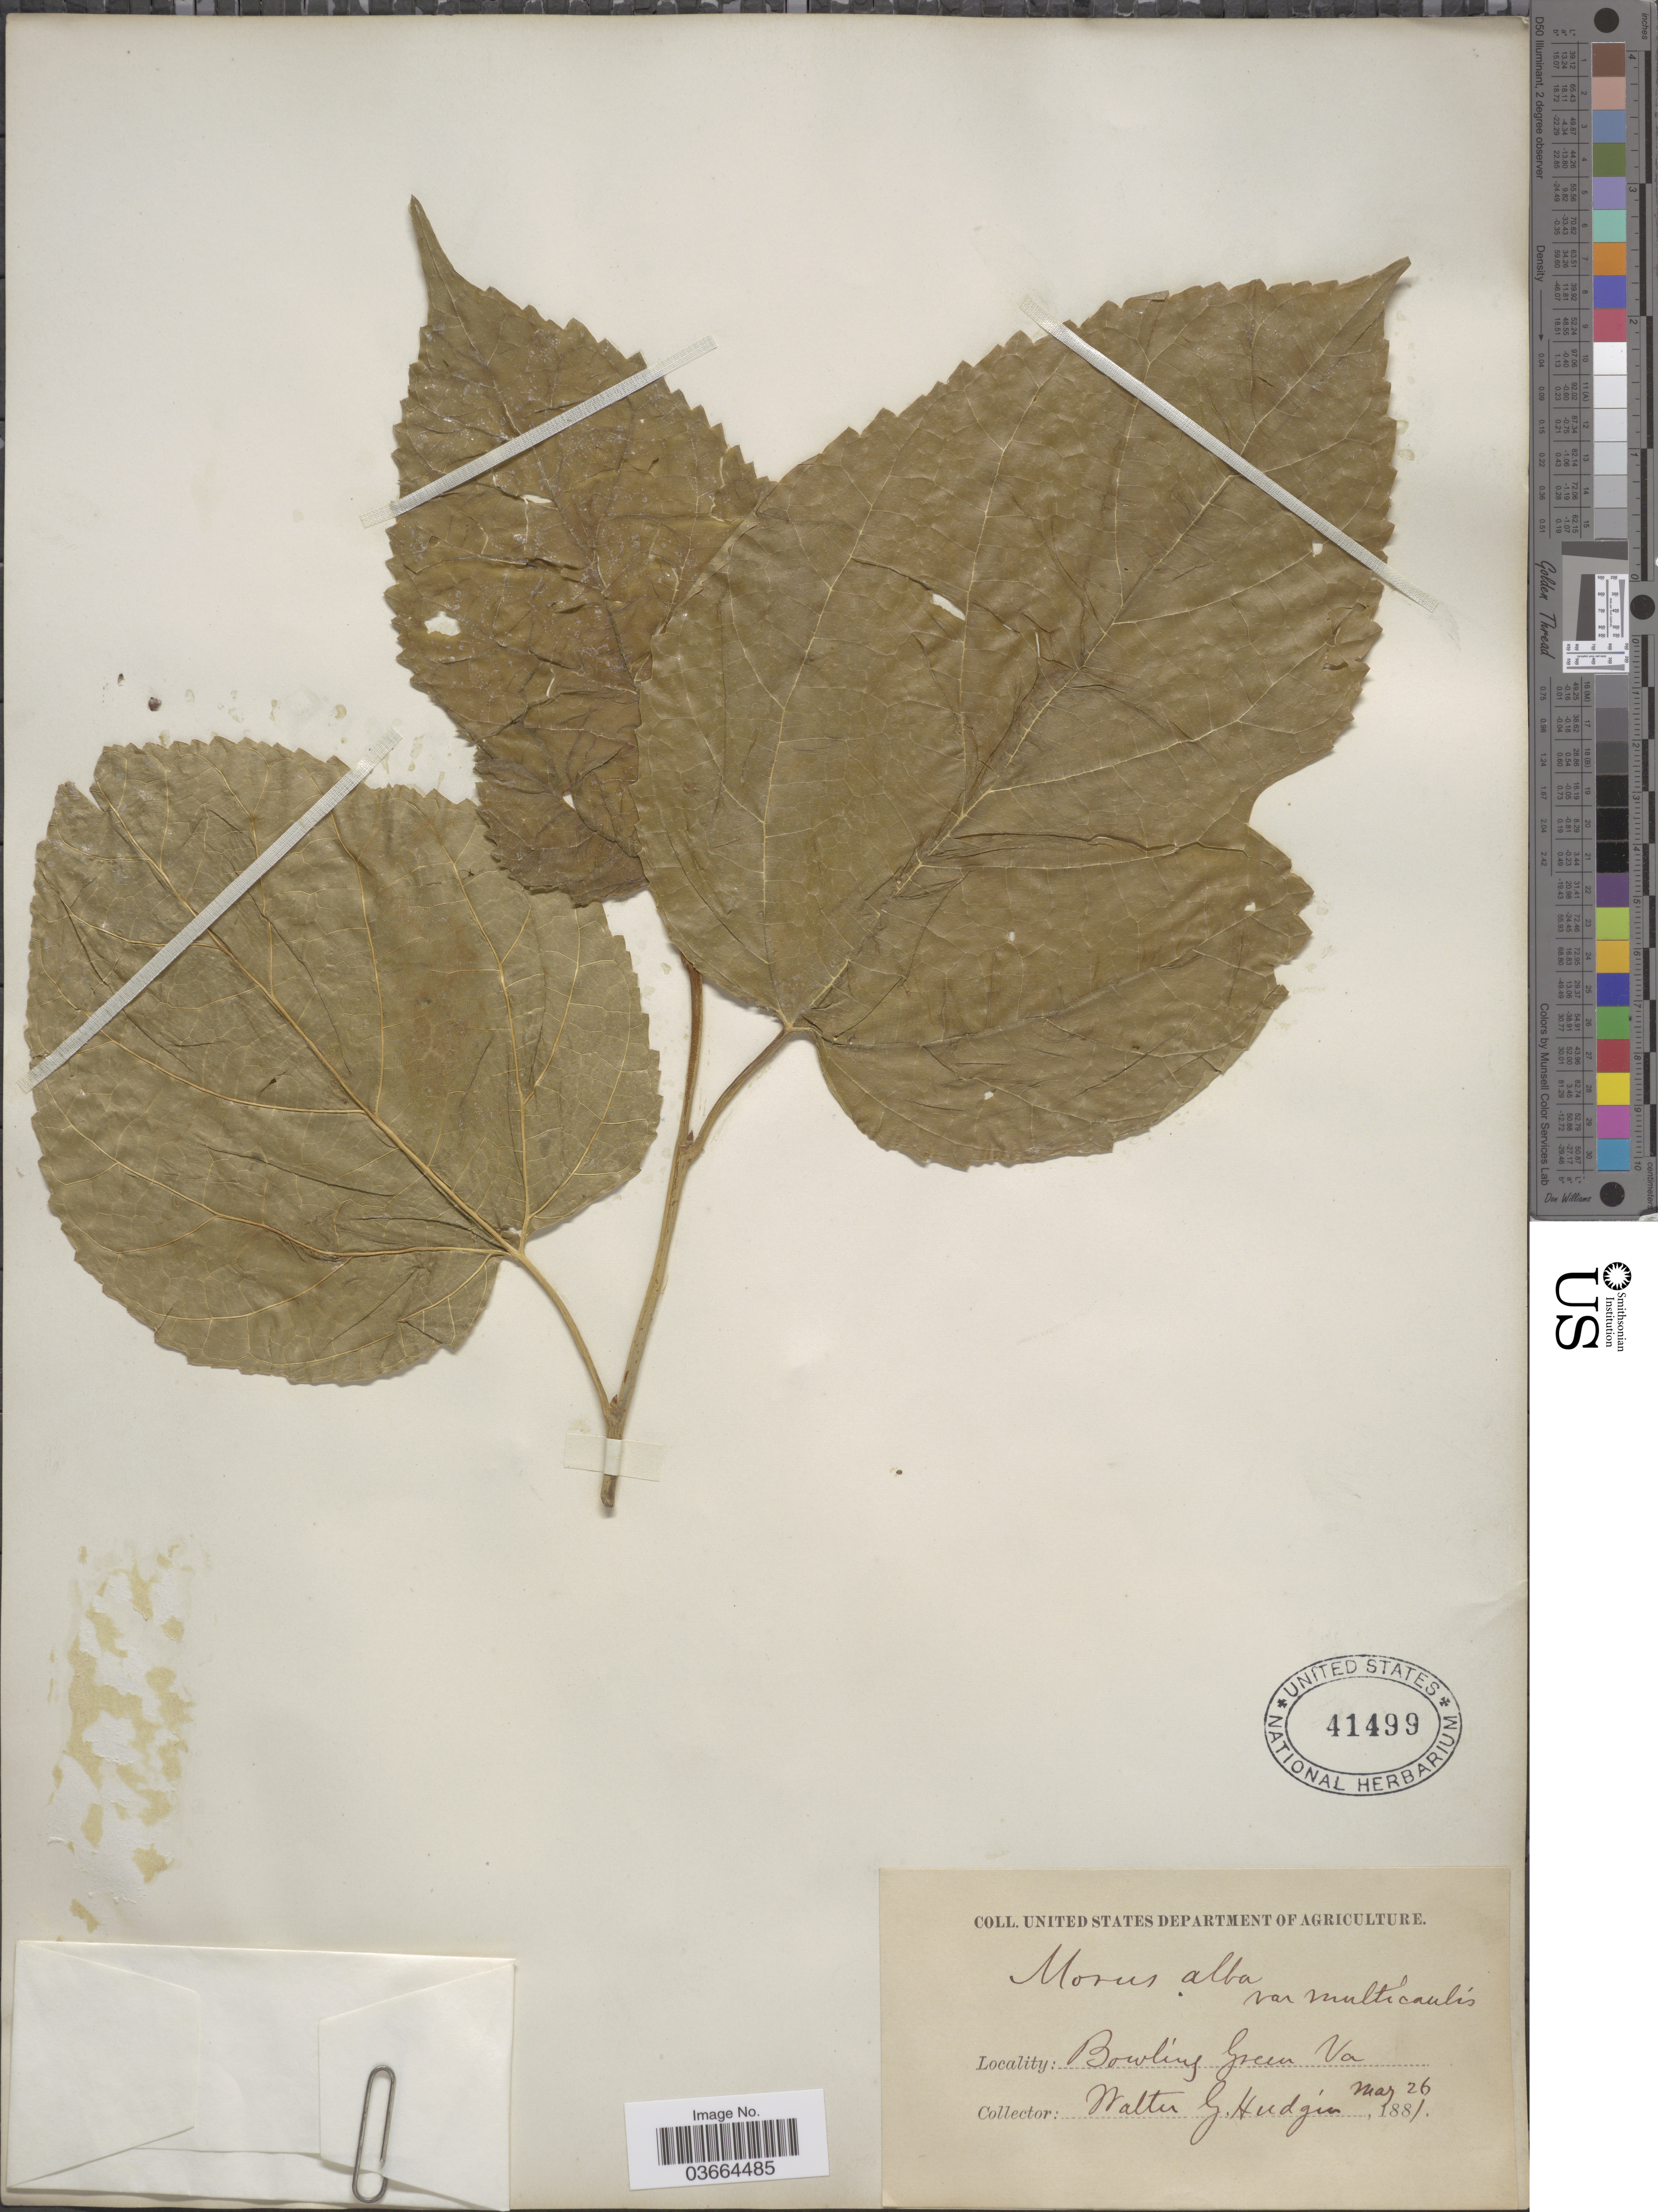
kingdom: Plantae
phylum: Tracheophyta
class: Magnoliopsida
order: Rosales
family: Moraceae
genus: Morus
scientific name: Morus alba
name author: L.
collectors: W. Hudgin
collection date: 1881-05-26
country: United States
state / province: Virginia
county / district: Caroline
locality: Bowling Green.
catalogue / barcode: US 41499